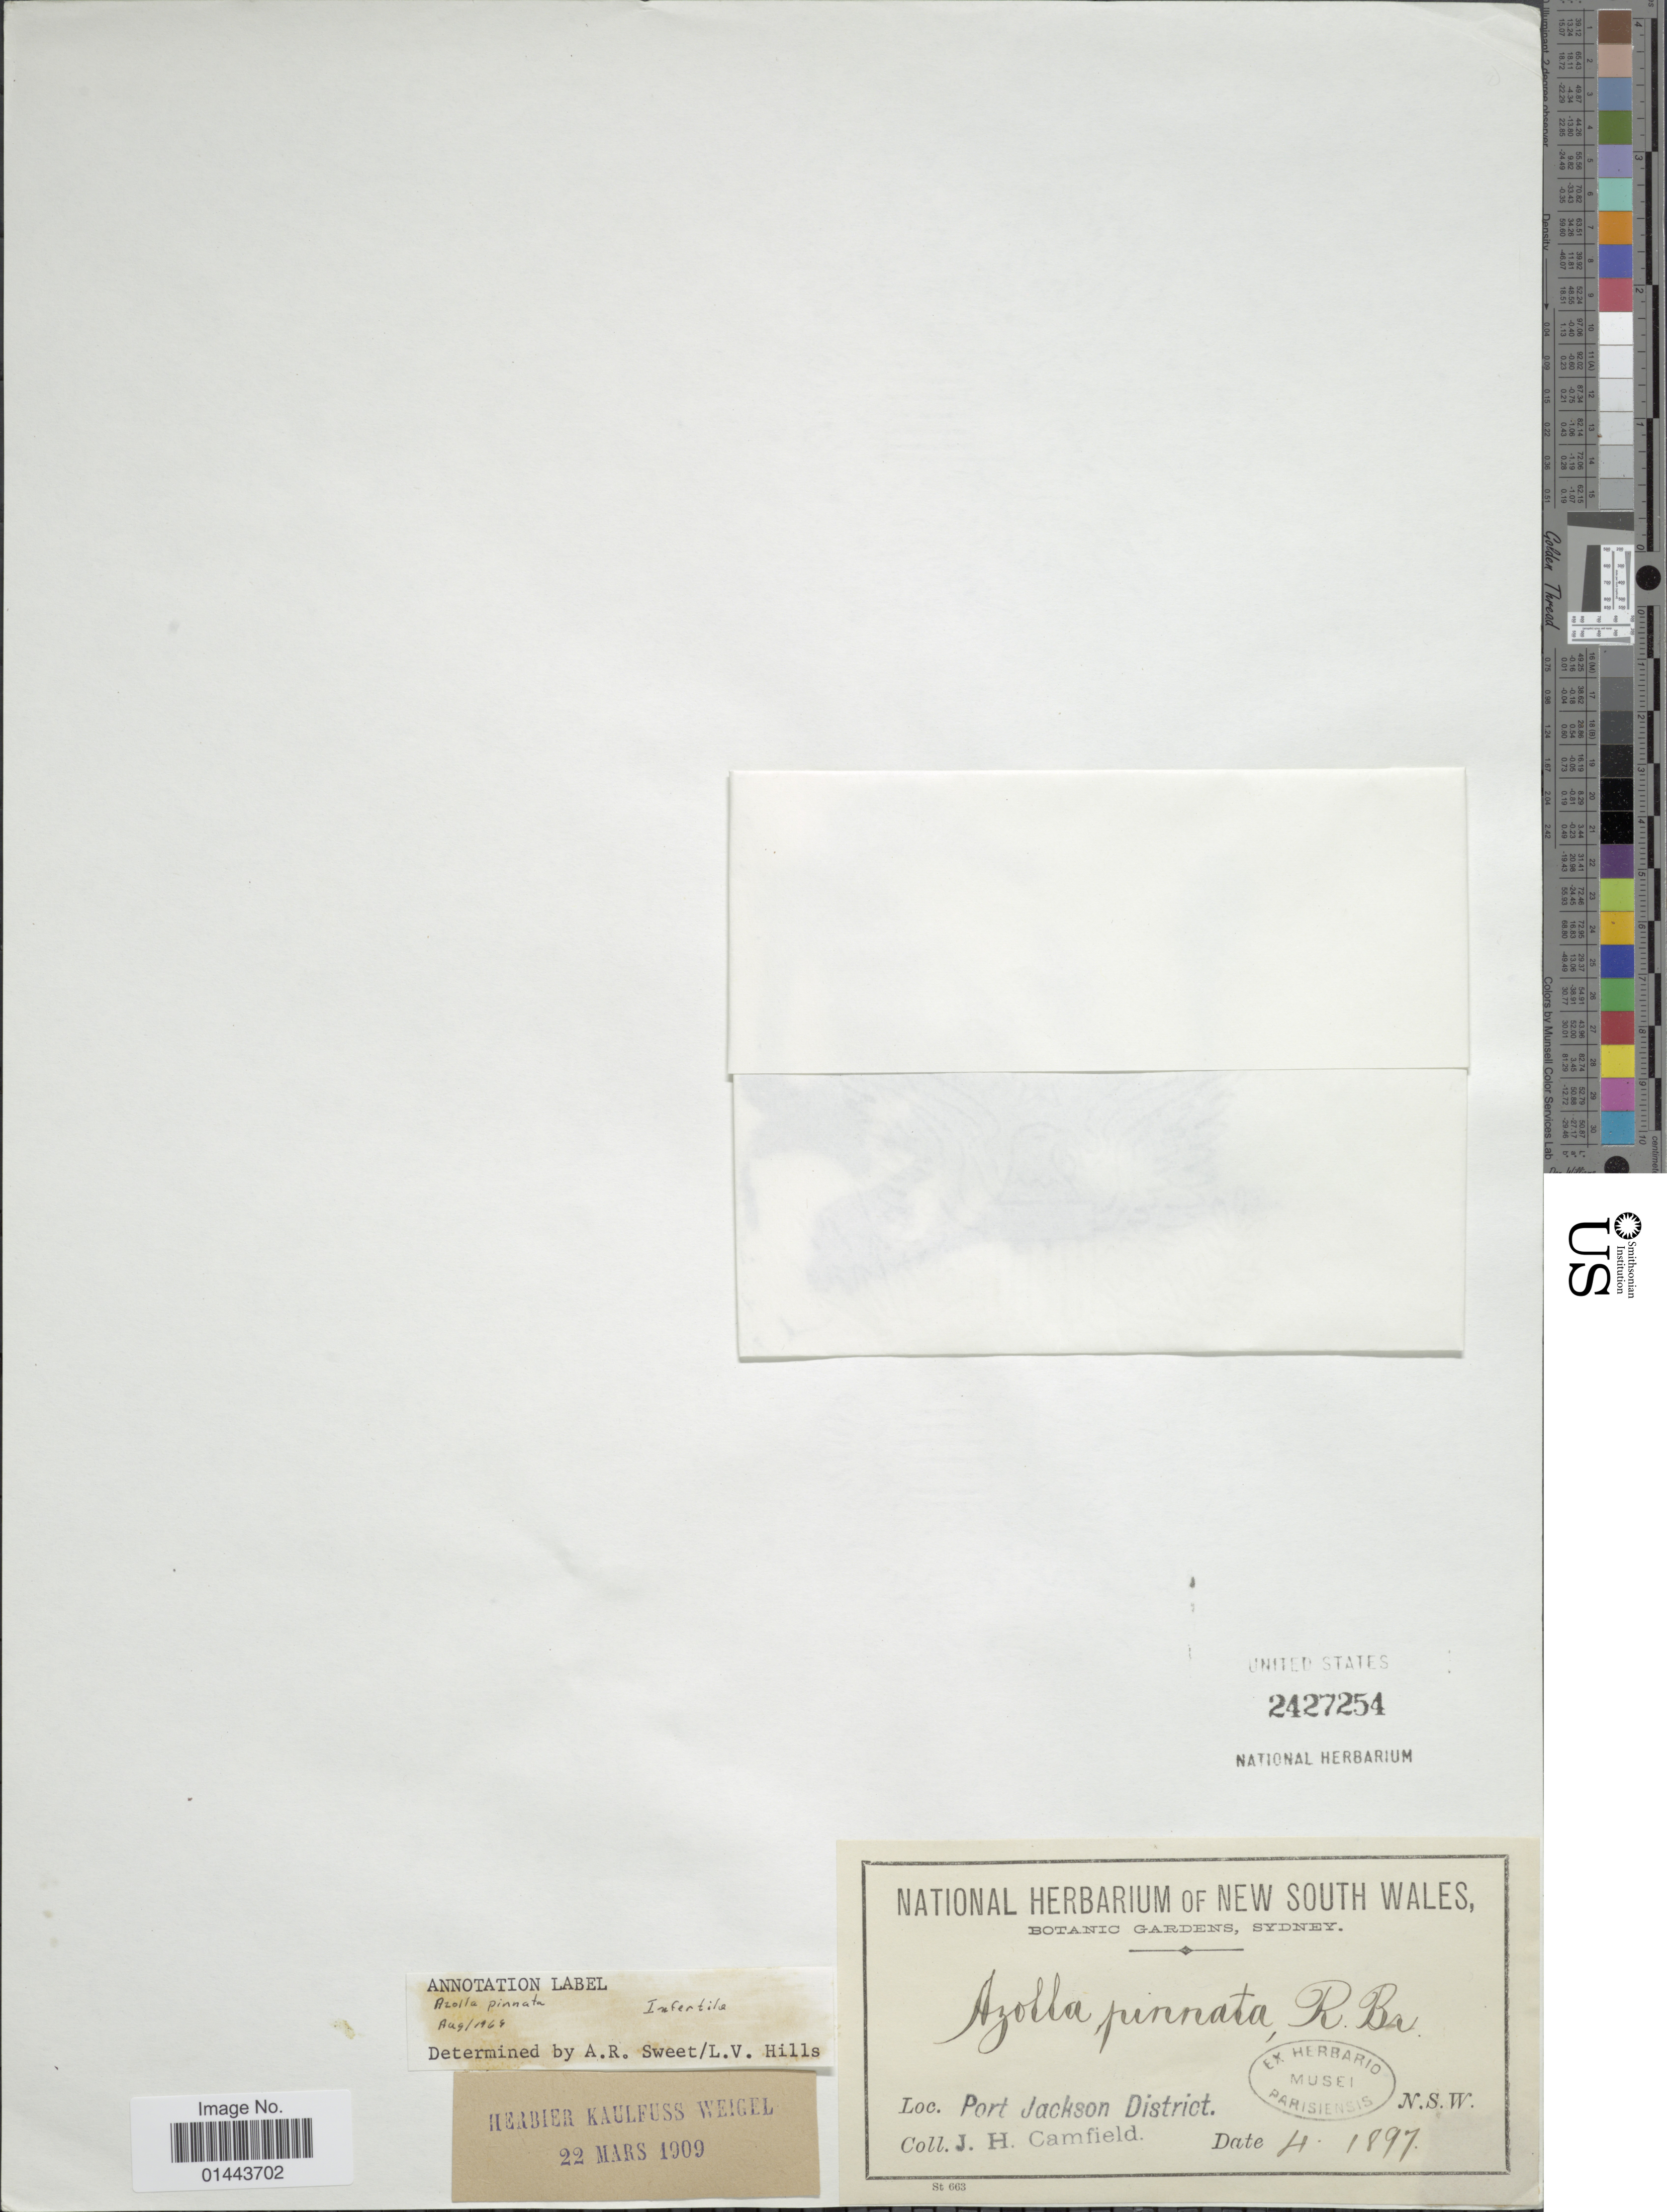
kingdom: Plantae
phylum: Tracheophyta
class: Polypodiopsida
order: Salviniales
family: Salviniaceae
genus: Azolla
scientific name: Azolla pinnata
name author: R. Br.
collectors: J. Camfield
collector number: st663?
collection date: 1897-04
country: Australia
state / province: New South Wales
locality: Port Jackson District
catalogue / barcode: US 2427254